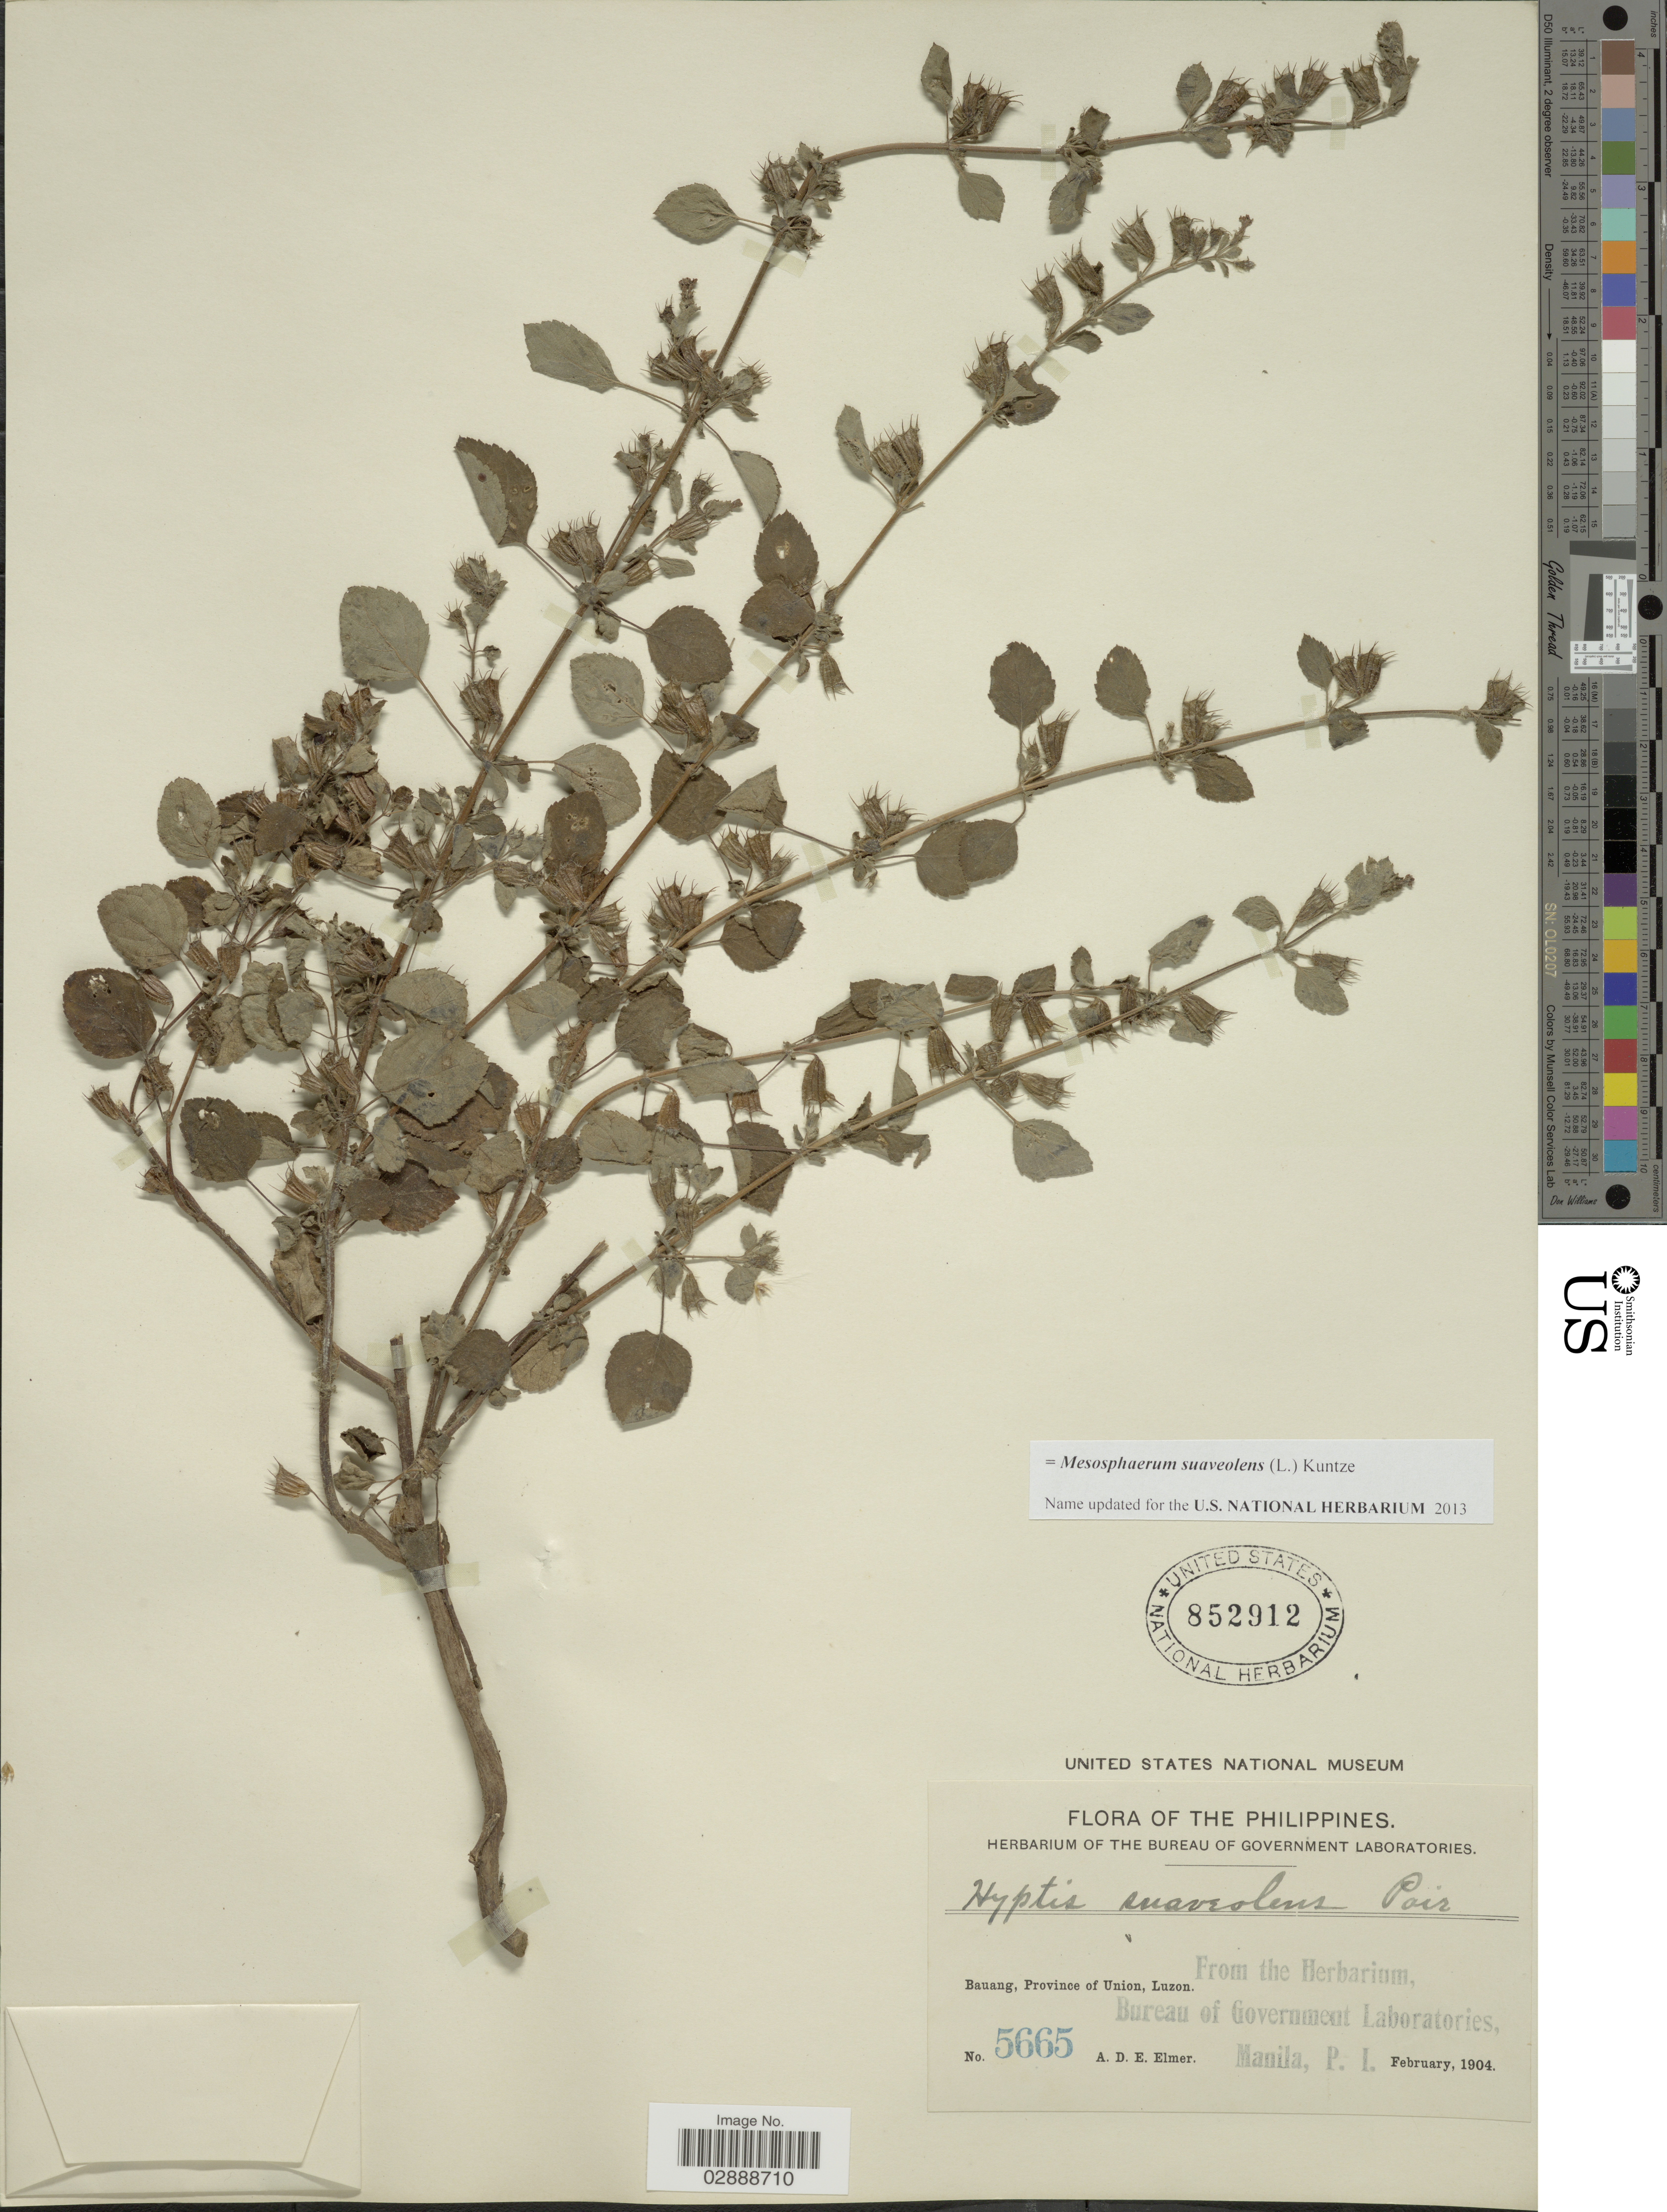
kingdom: Plantae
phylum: Tracheophyta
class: Magnoliopsida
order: Lamiales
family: Lamiaceae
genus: Mesosphaerum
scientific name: Mesosphaerum suaveolens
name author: (L.) Kuntze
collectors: A. D. E. Elmer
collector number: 5665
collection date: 1904-02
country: Philippines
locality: Bauang, Province of Union, Luzon.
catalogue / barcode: US 852912